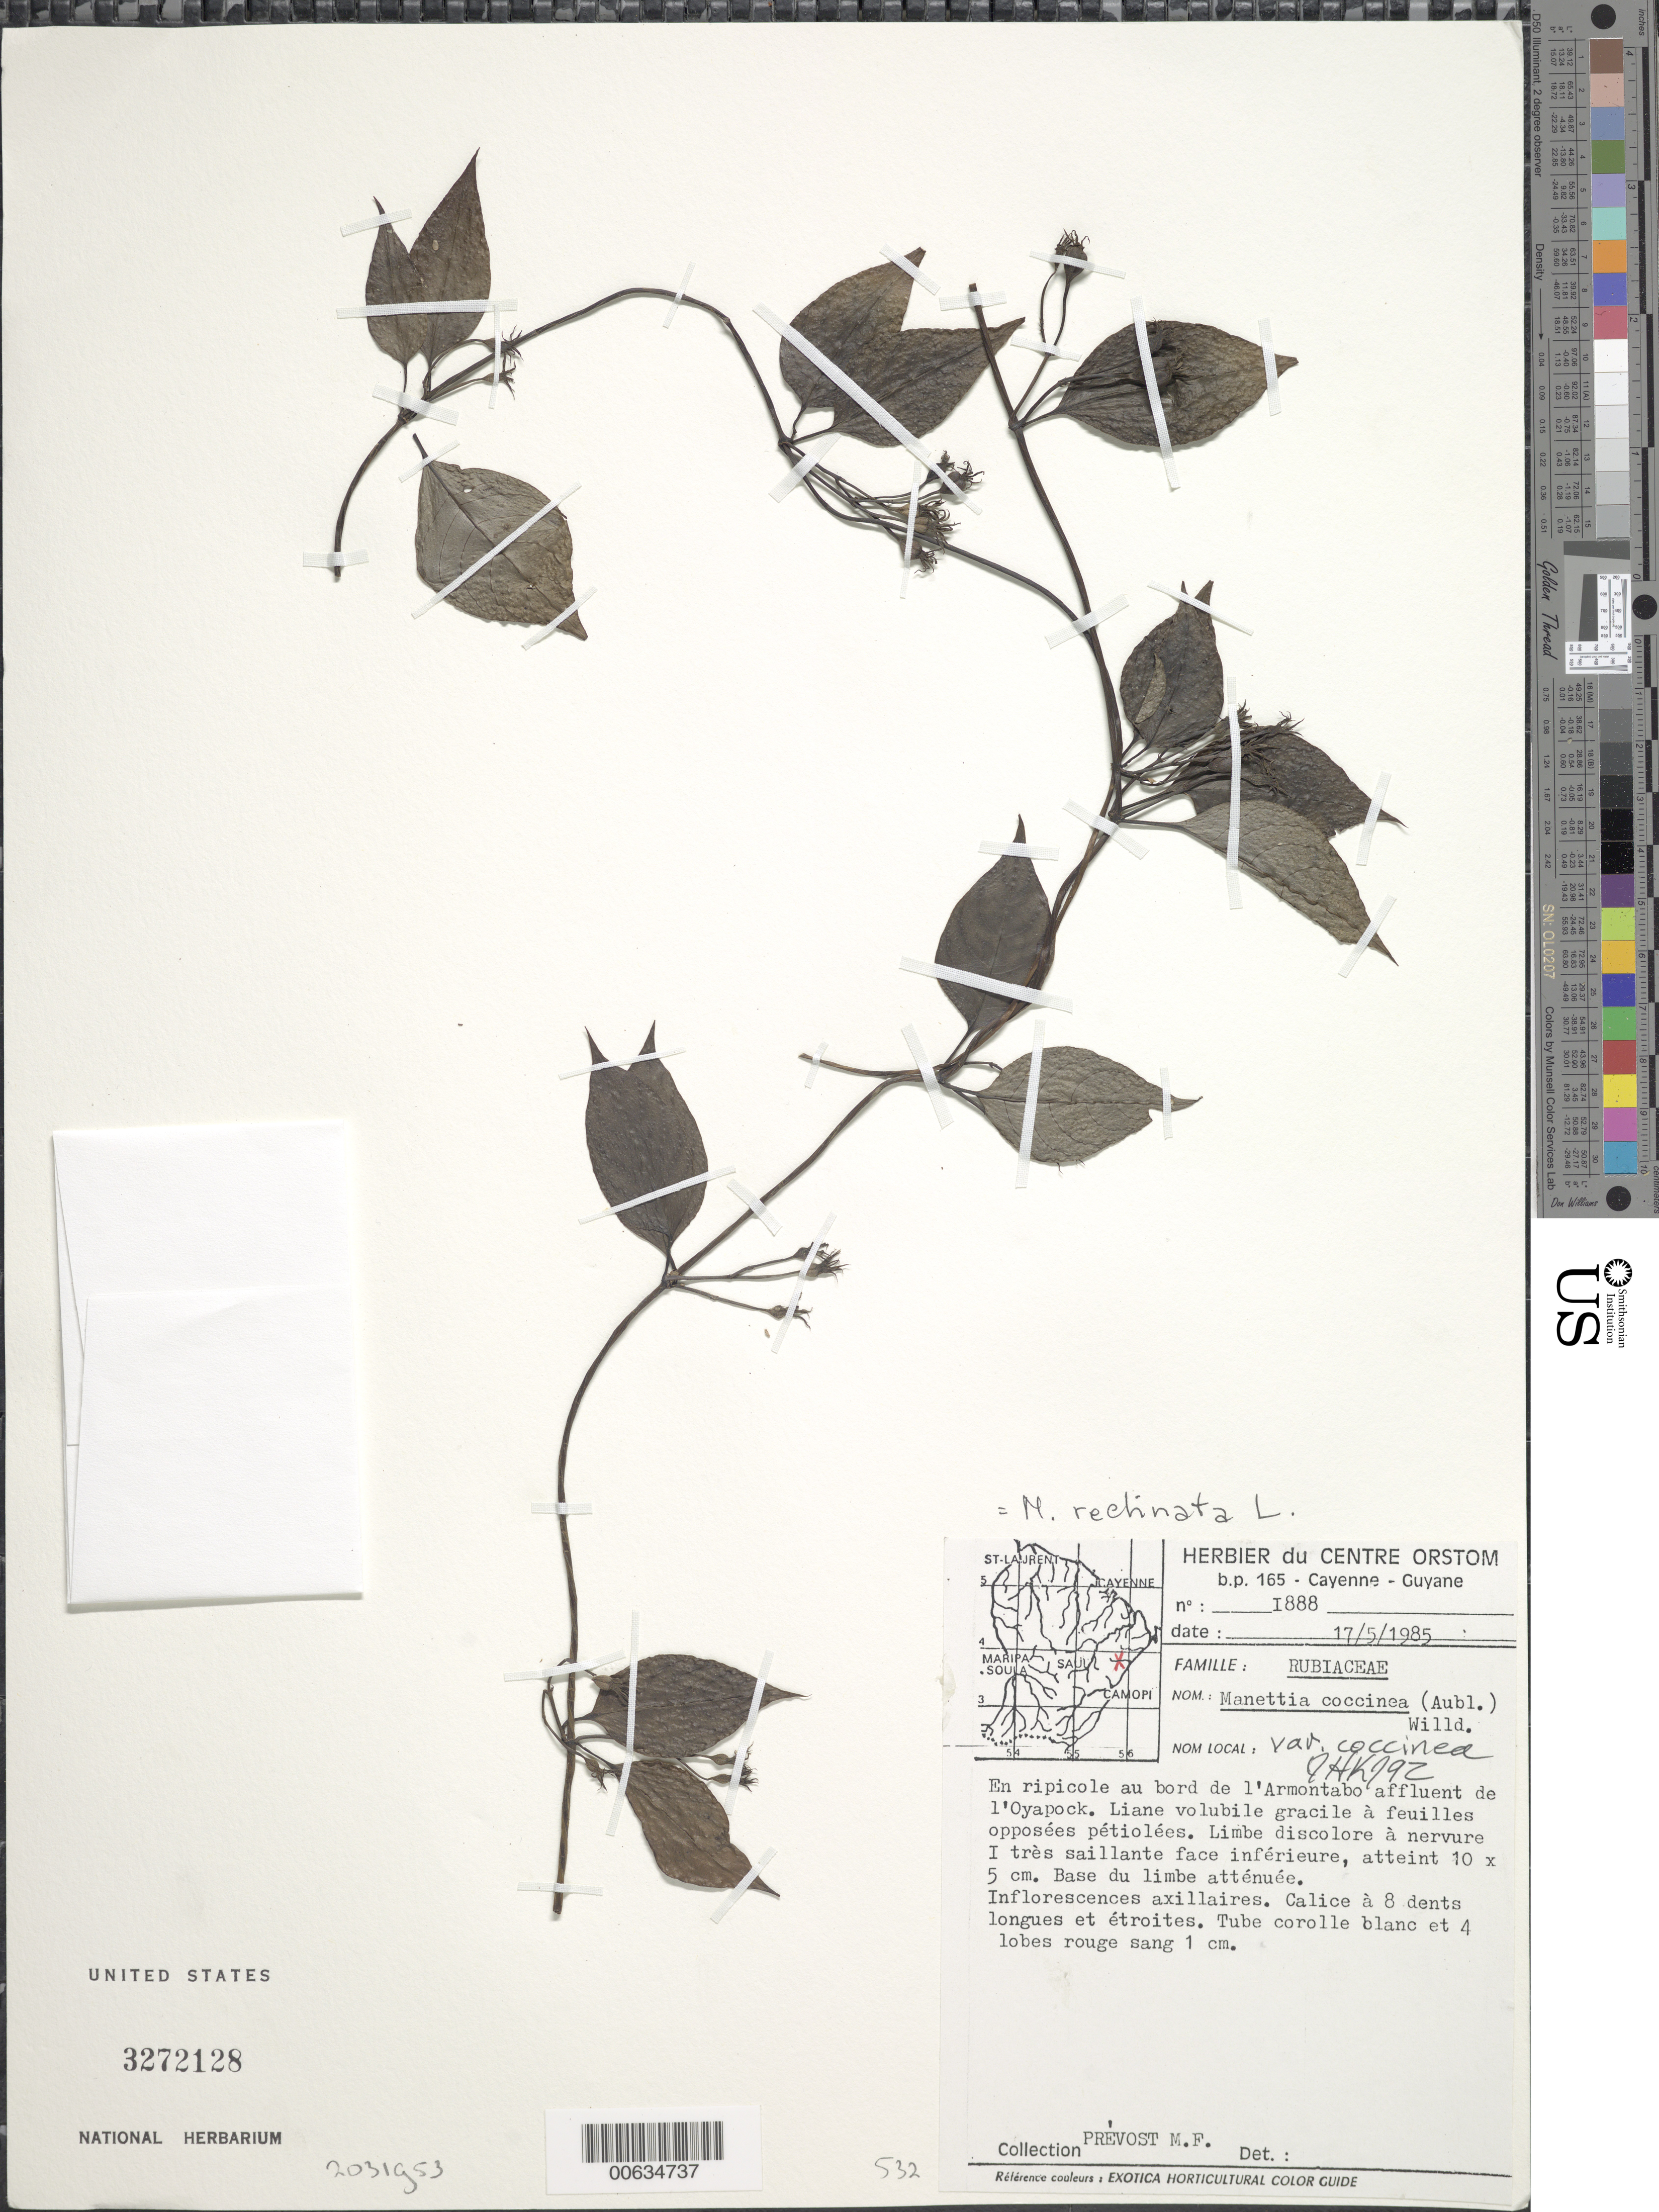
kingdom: Plantae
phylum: Tracheophyta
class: Magnoliopsida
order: Gentianales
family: Rubiaceae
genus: Manettia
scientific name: Manettia reclinata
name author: L.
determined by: Delprete, P. G., Herb. de Guyane Cay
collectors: M.-F. Prévost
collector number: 1888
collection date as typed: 17-May-85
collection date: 1985-05-17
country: French Guiana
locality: Rivière Armontabo - Bassin de l'Oyapock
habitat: Riparian vegetation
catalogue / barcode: US 3272128